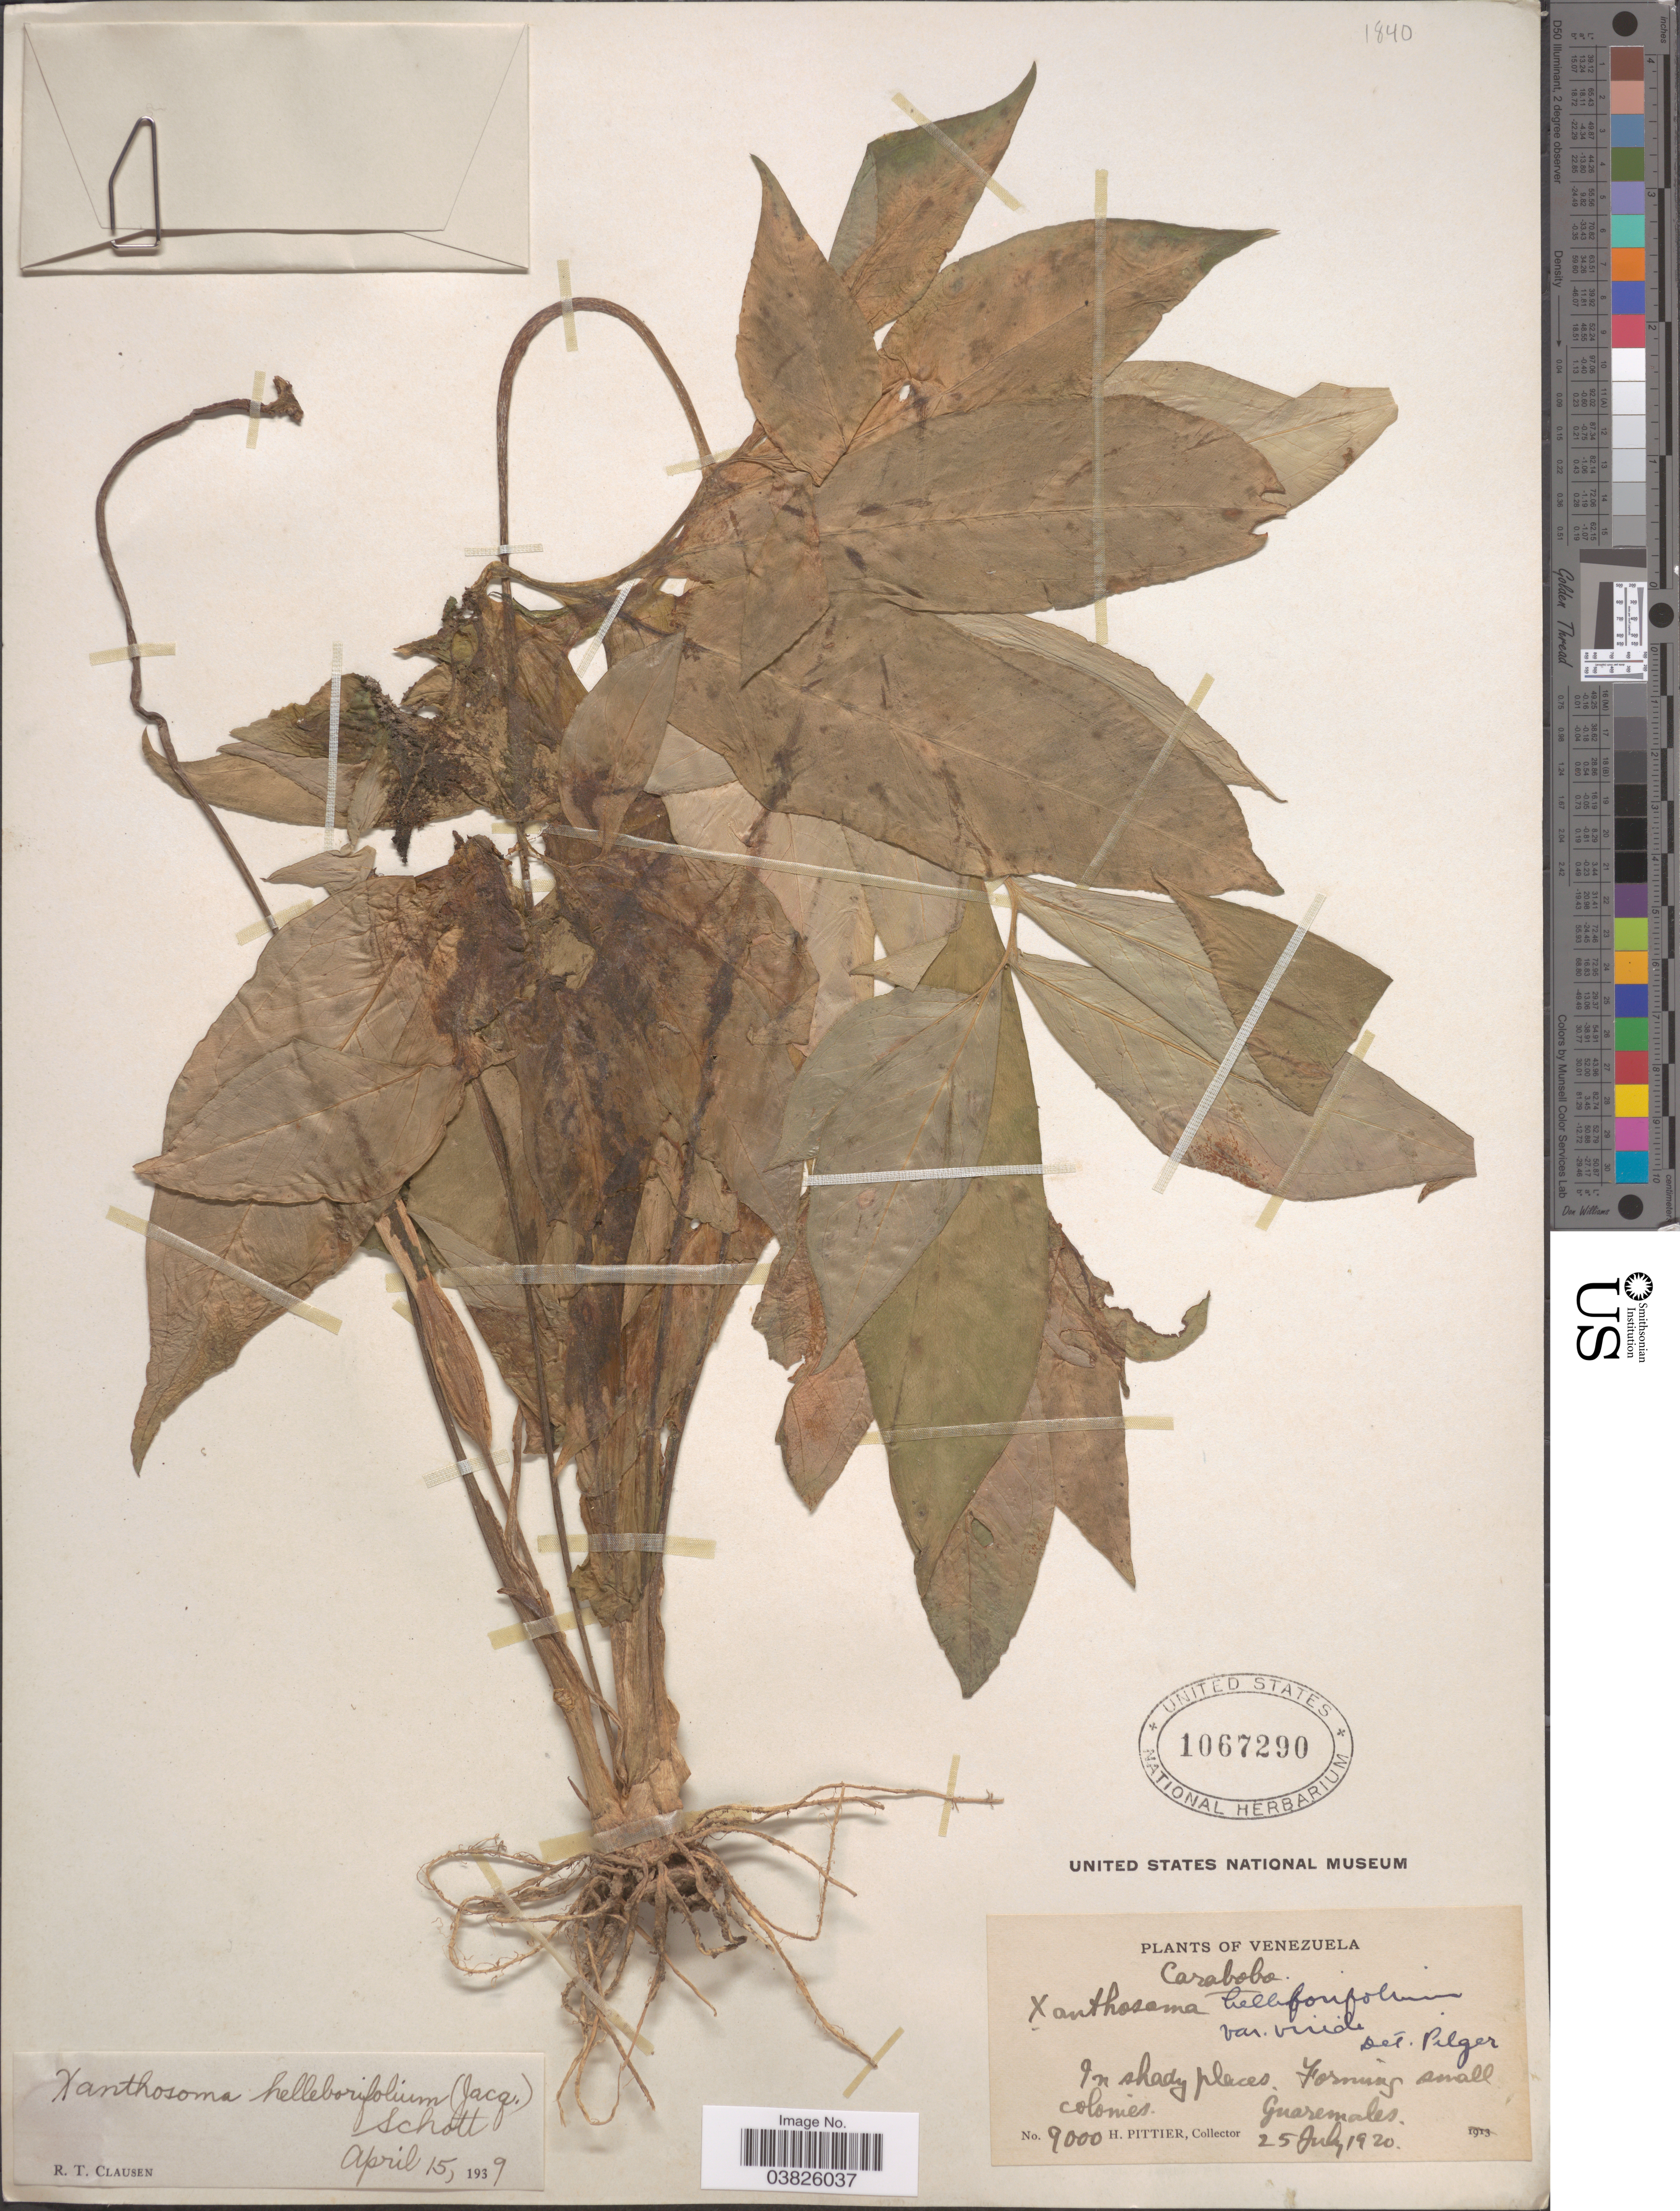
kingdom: Plantae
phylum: Tracheophyta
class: Liliopsida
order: Alismatales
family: Araceae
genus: Xanthosoma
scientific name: Xanthosoma helleborifolium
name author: (Jacq.) Schott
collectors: H. F. Pittier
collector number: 9000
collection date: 1920-07-25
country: Venezuela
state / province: Carabobo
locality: Guaremales.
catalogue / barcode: US 1067290